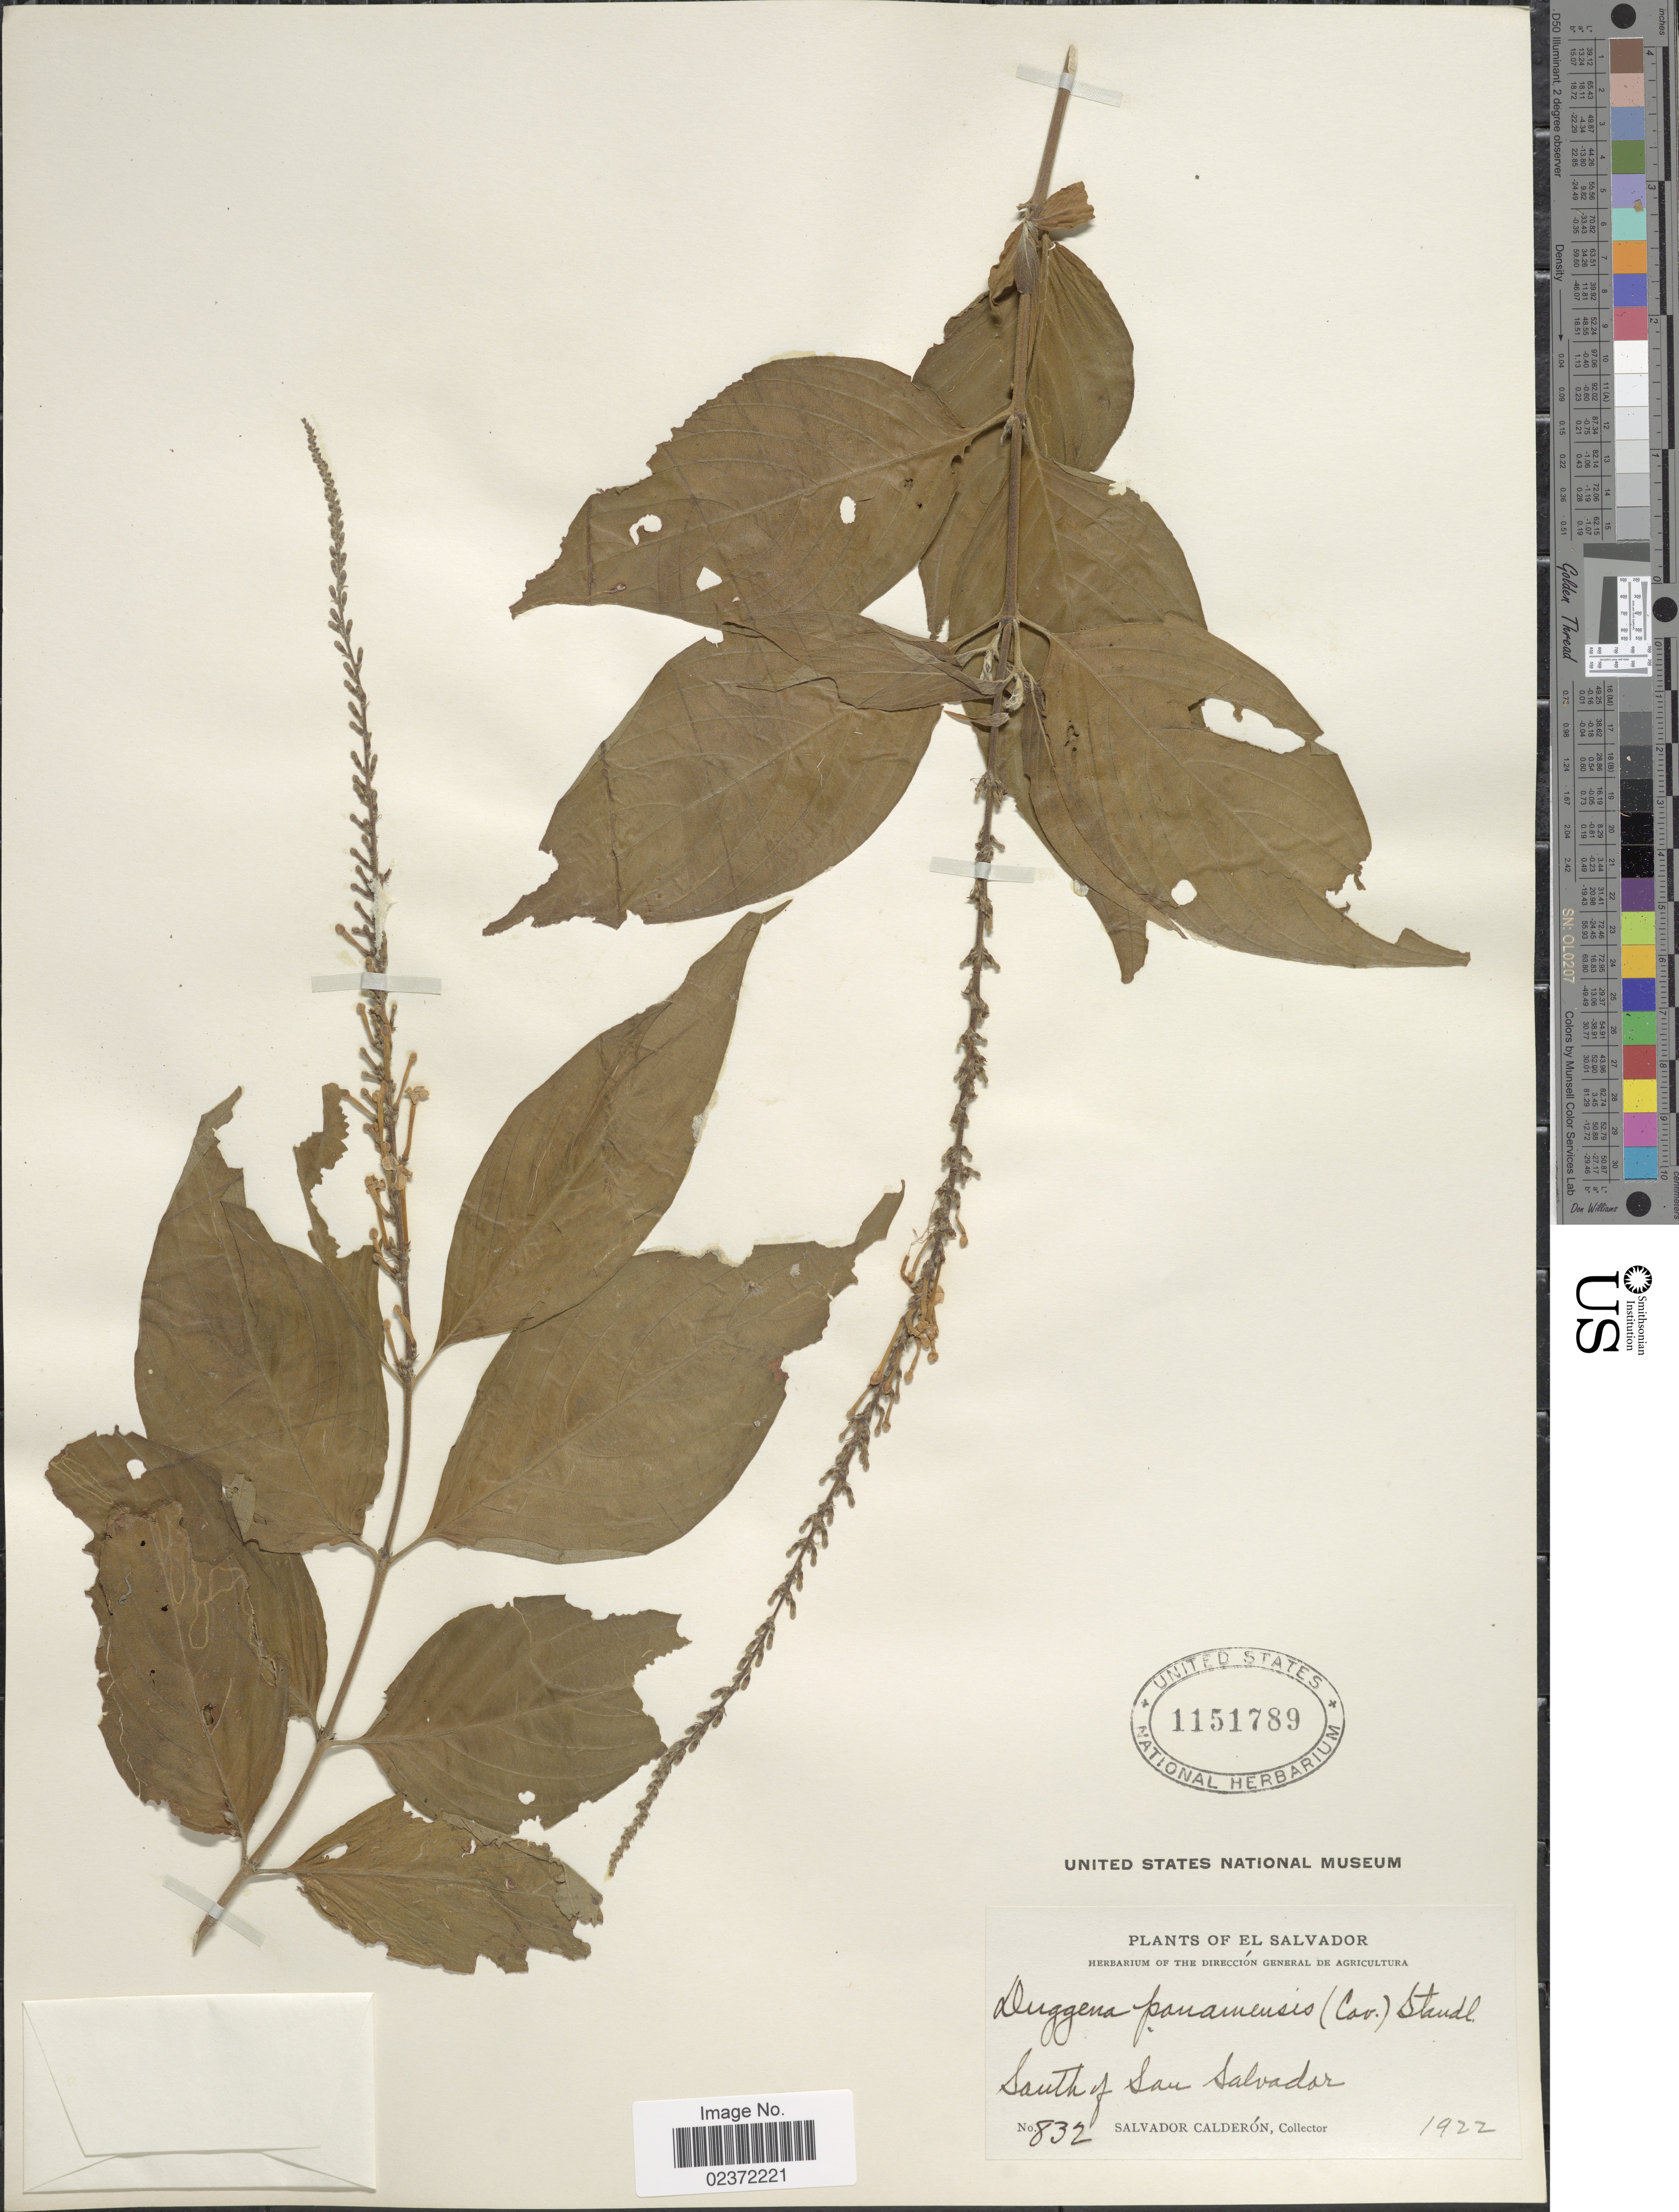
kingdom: Plantae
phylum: Tracheophyta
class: Magnoliopsida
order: Gentianales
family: Rubiaceae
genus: Gonzalagunia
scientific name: Gonzalagunia panamensis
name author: (Cav.) K. Schum.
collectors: S. Calderón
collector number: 832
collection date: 1922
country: El Salvador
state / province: San Salvador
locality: South of San Salvador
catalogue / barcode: US 1151789